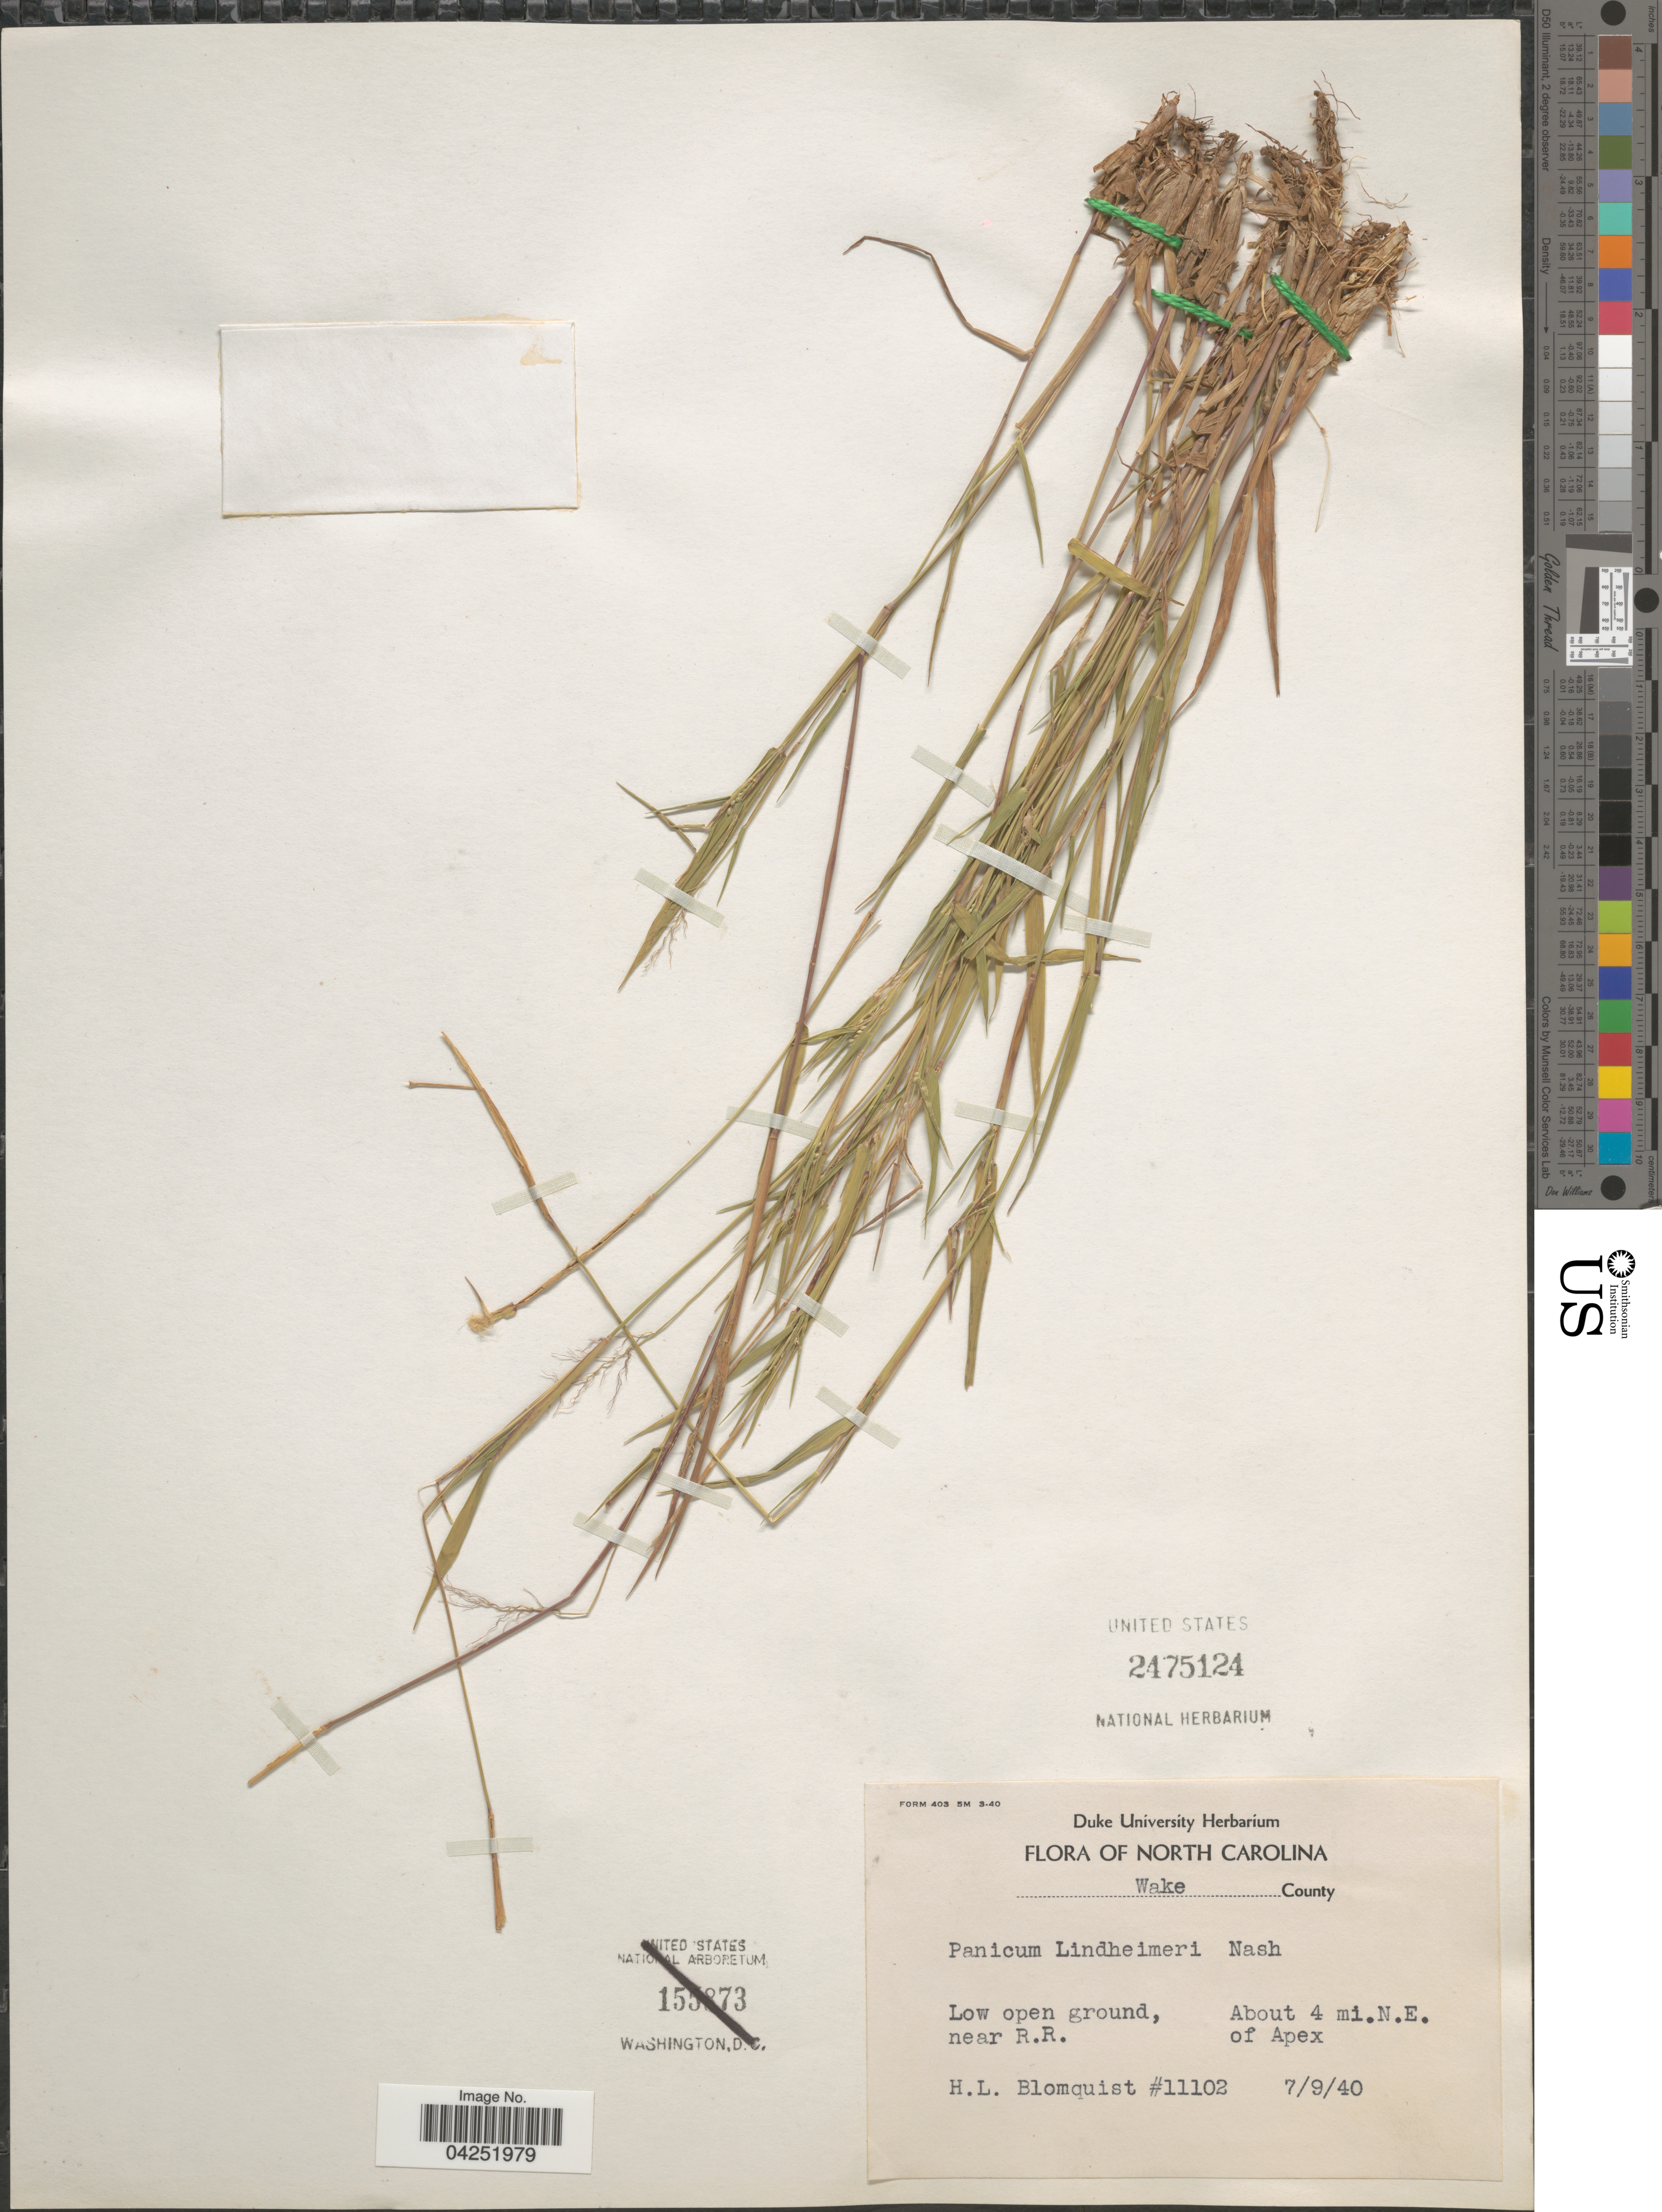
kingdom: Plantae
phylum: Tracheophyta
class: Liliopsida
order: Poales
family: Poaceae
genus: Dichanthelium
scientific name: Dichanthelium acuminatum var. lindheimeri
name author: (Nash) Gould & C.A. Clark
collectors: H. Blomquist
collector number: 11102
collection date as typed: Transcribed d/m/y: 9/7/40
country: United States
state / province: North Carolina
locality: Wake County. Low open ground, near R. R. About 4 mi.N.E. of Apex.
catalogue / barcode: US 2475124